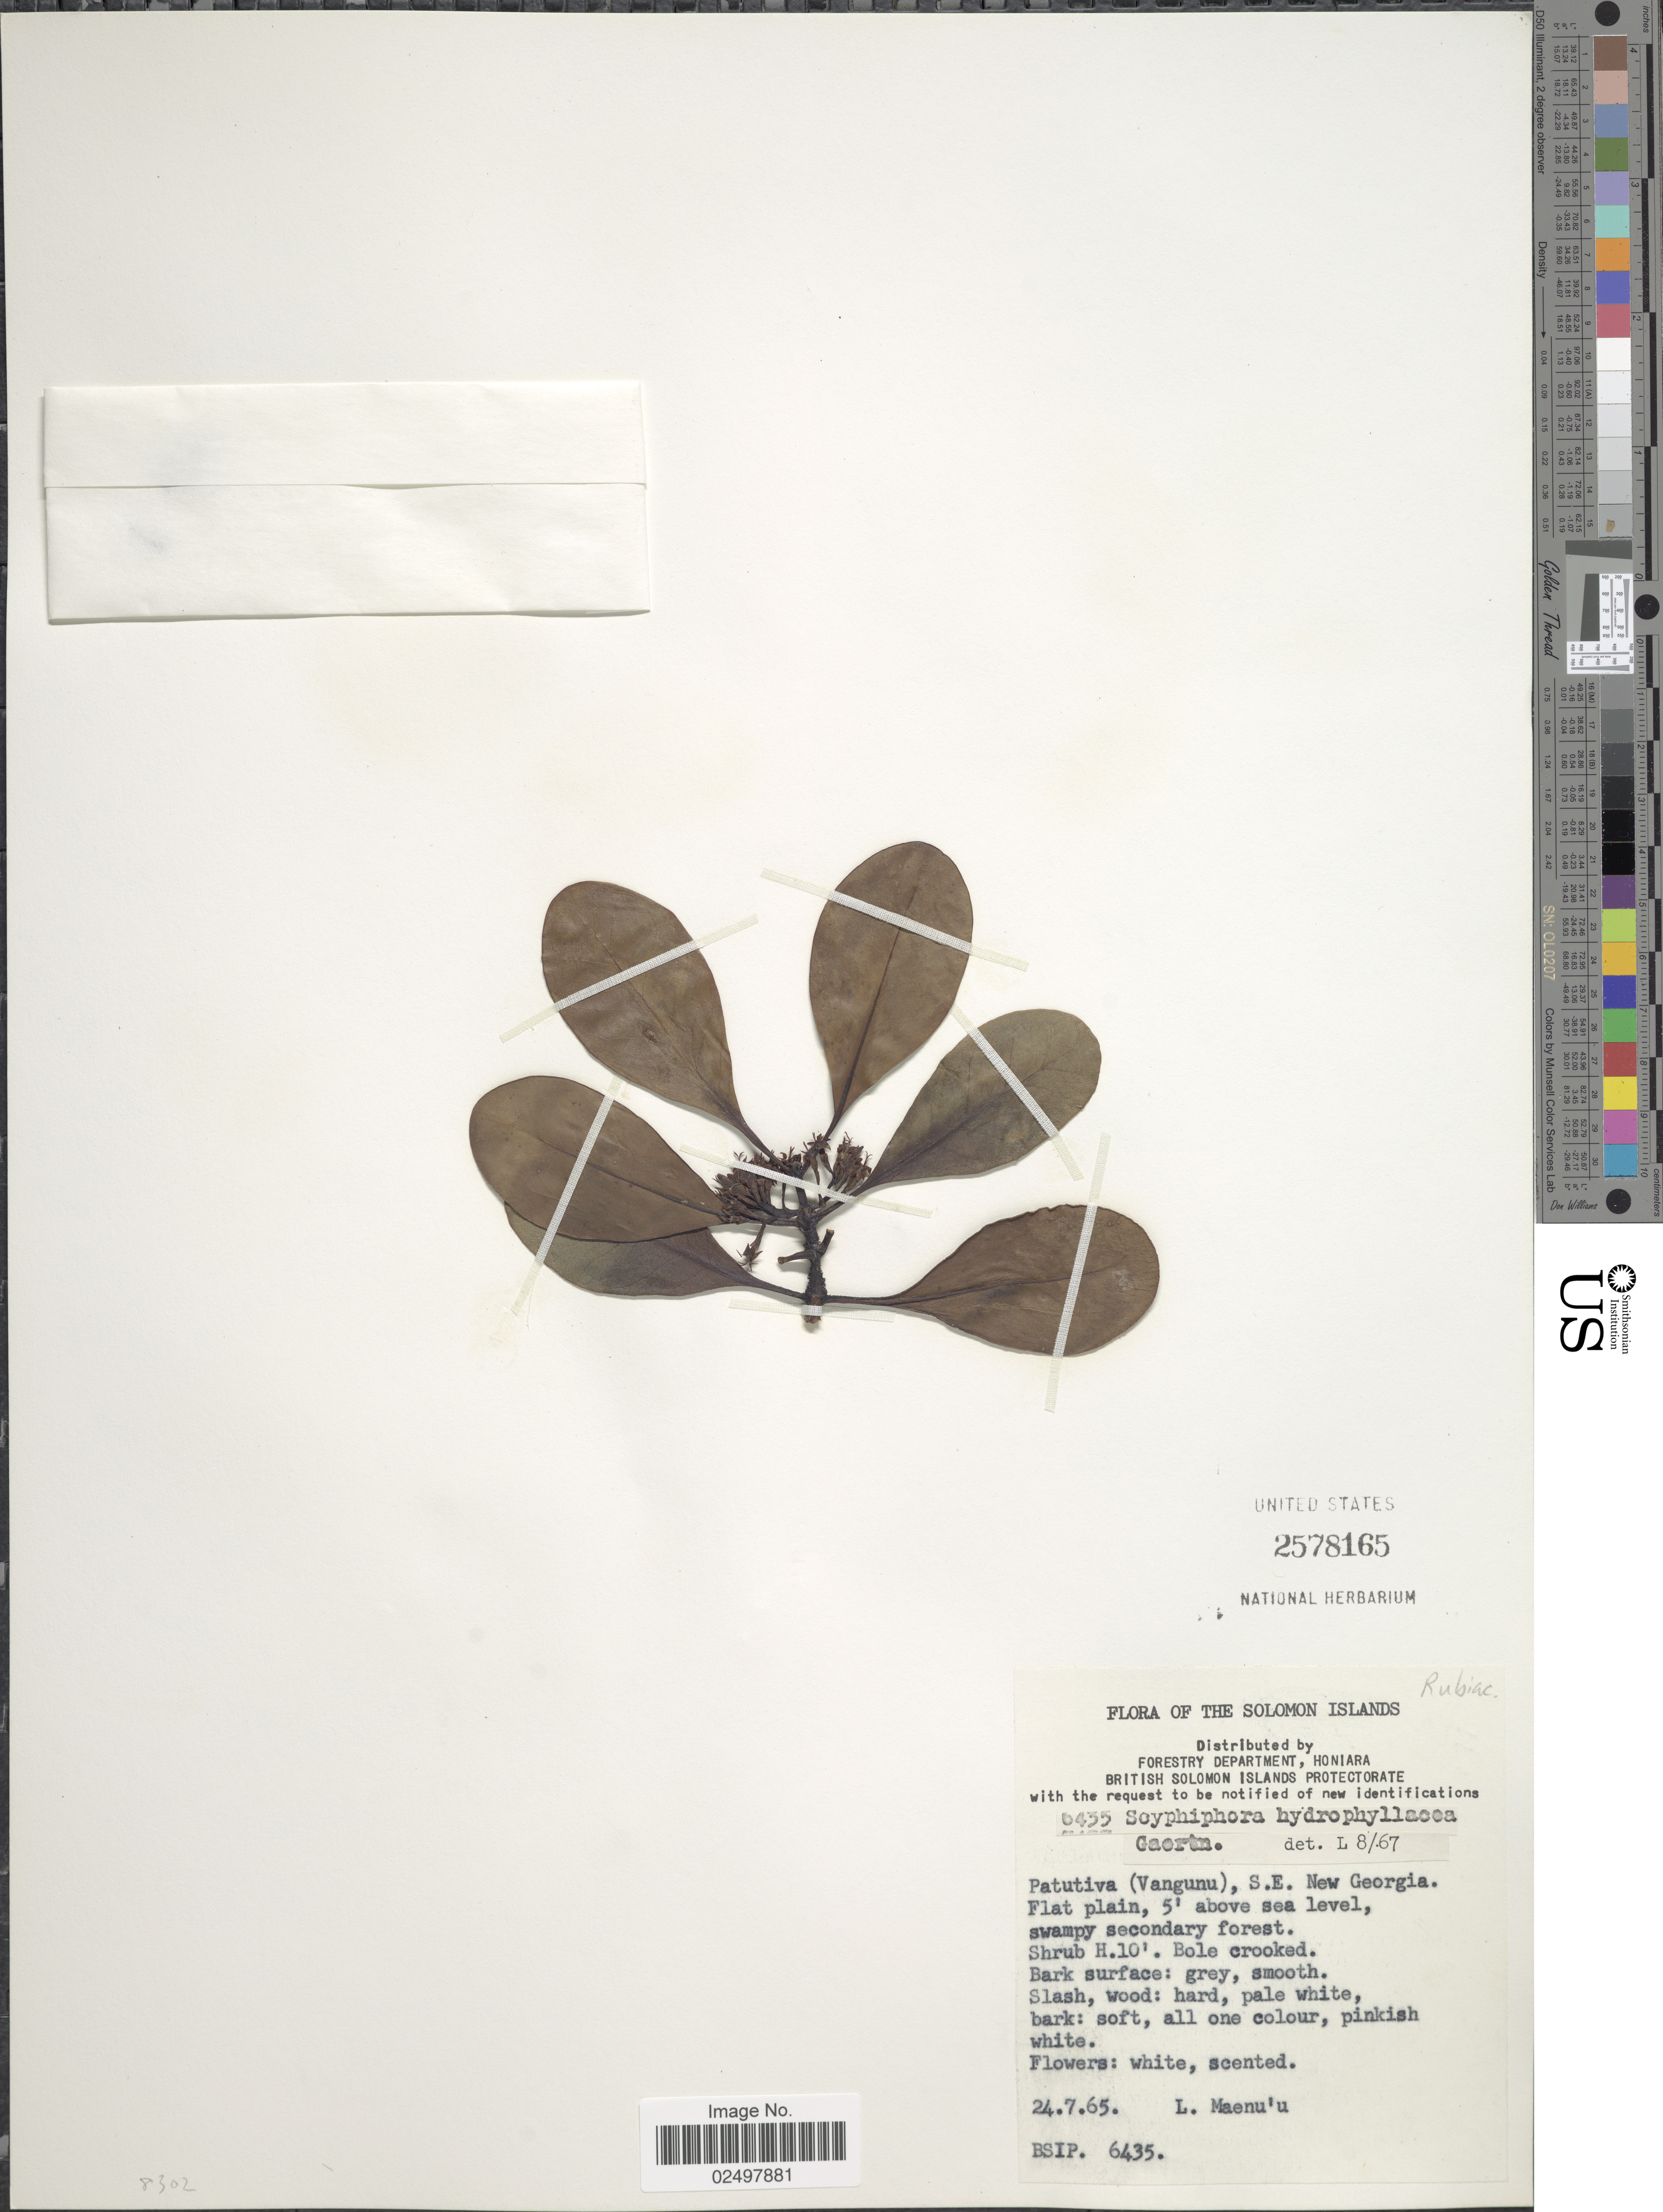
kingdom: Plantae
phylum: Tracheophyta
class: Magnoliopsida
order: Gentianales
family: Rubiaceae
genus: Scyphiphora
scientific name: Scyphiphora hydrophyllacea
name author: Gaertn.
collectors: L. Maenu'u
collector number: BSIP6435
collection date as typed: Transcribed d/m/y: 24/7/65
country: Solomon Islands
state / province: Solomon Islands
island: New Georgia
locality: Patutiva (vnagunu),S.E. New Georgia, swampy secondary forest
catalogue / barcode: US 2578165